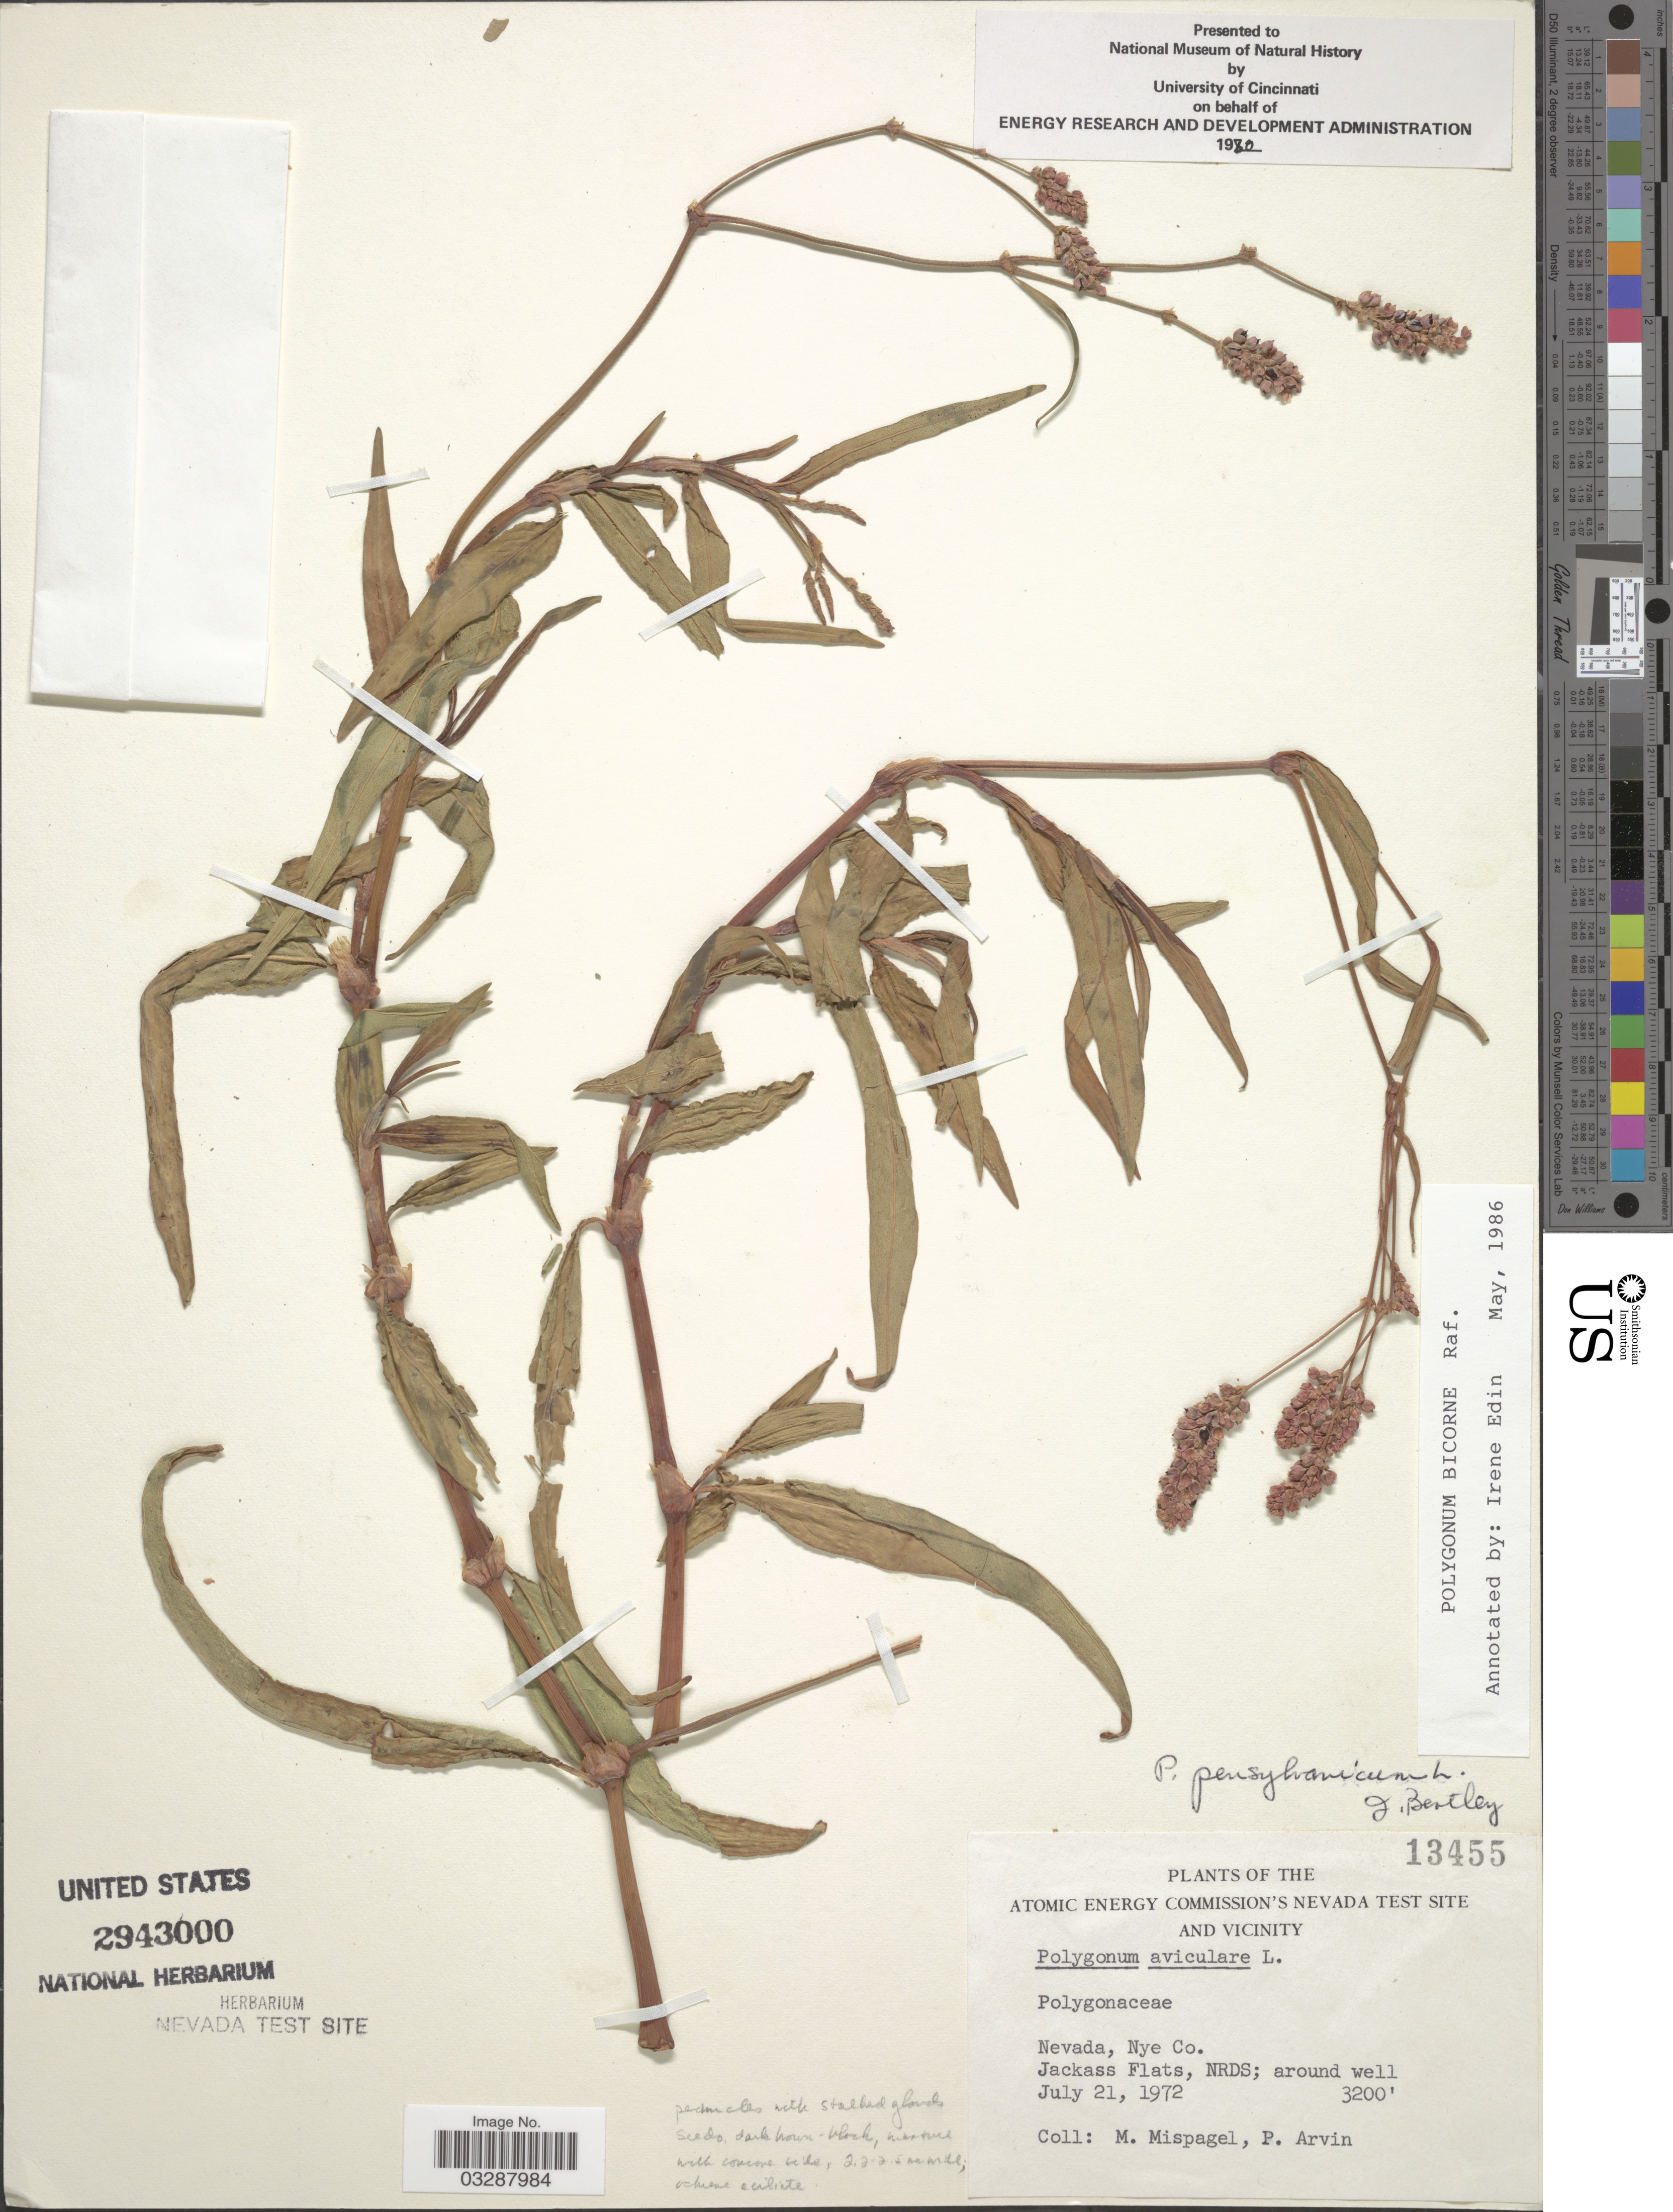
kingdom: Plantae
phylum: Tracheophyta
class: Magnoliopsida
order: Caryophyllales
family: Polygonaceae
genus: Persicaria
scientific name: Persicaria bicornis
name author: (Raf.) Nieuwl.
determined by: Atha, D. E.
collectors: M. Mispagel & P. Arvin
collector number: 13455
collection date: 1972-07-21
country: United States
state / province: Nevada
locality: Atomic Energy Commission's Nevada Test Site and Vicinity, Nye Co., Jackass Flats, NRDS.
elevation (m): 975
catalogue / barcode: US 2943000